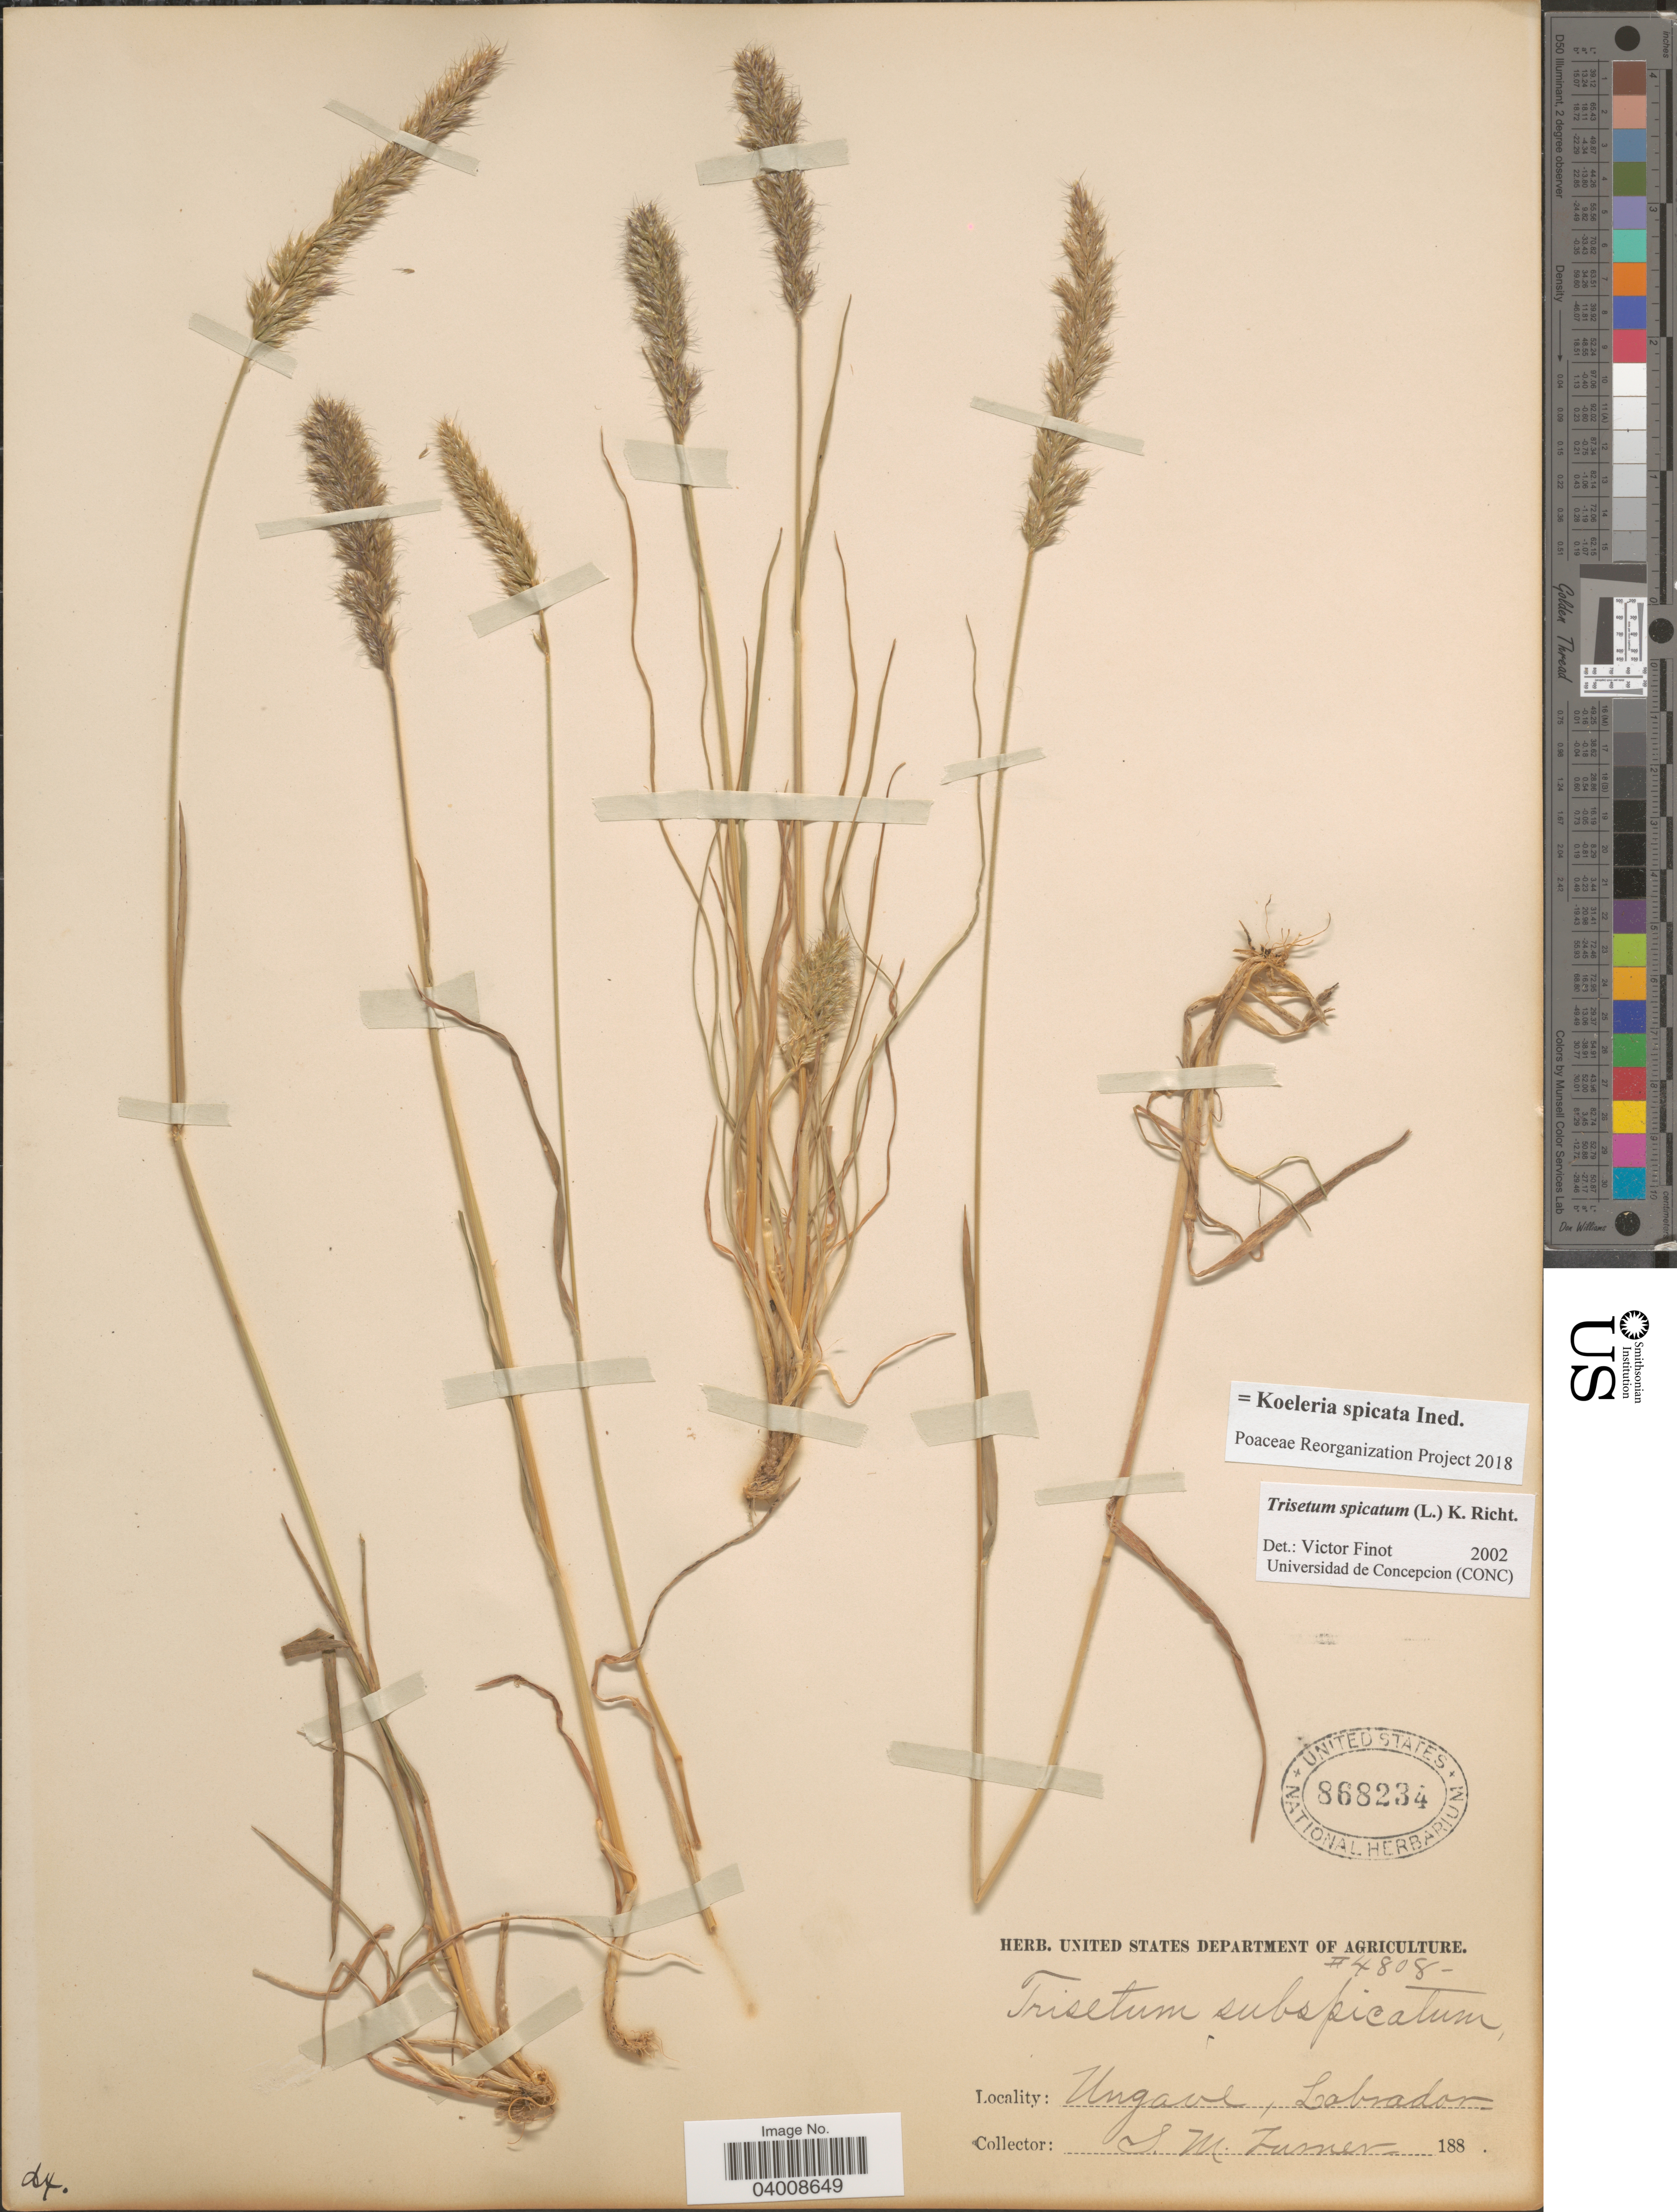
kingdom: Plantae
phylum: Tracheophyta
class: Liliopsida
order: Poales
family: Poaceae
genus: Koeleria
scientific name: Koeleria spicata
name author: (L.) Barberá et al.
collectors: S. Turner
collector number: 4808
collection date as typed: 188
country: Canada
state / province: Newfoundland and Labrador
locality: Ungave, Labrador.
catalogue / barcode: US 868234